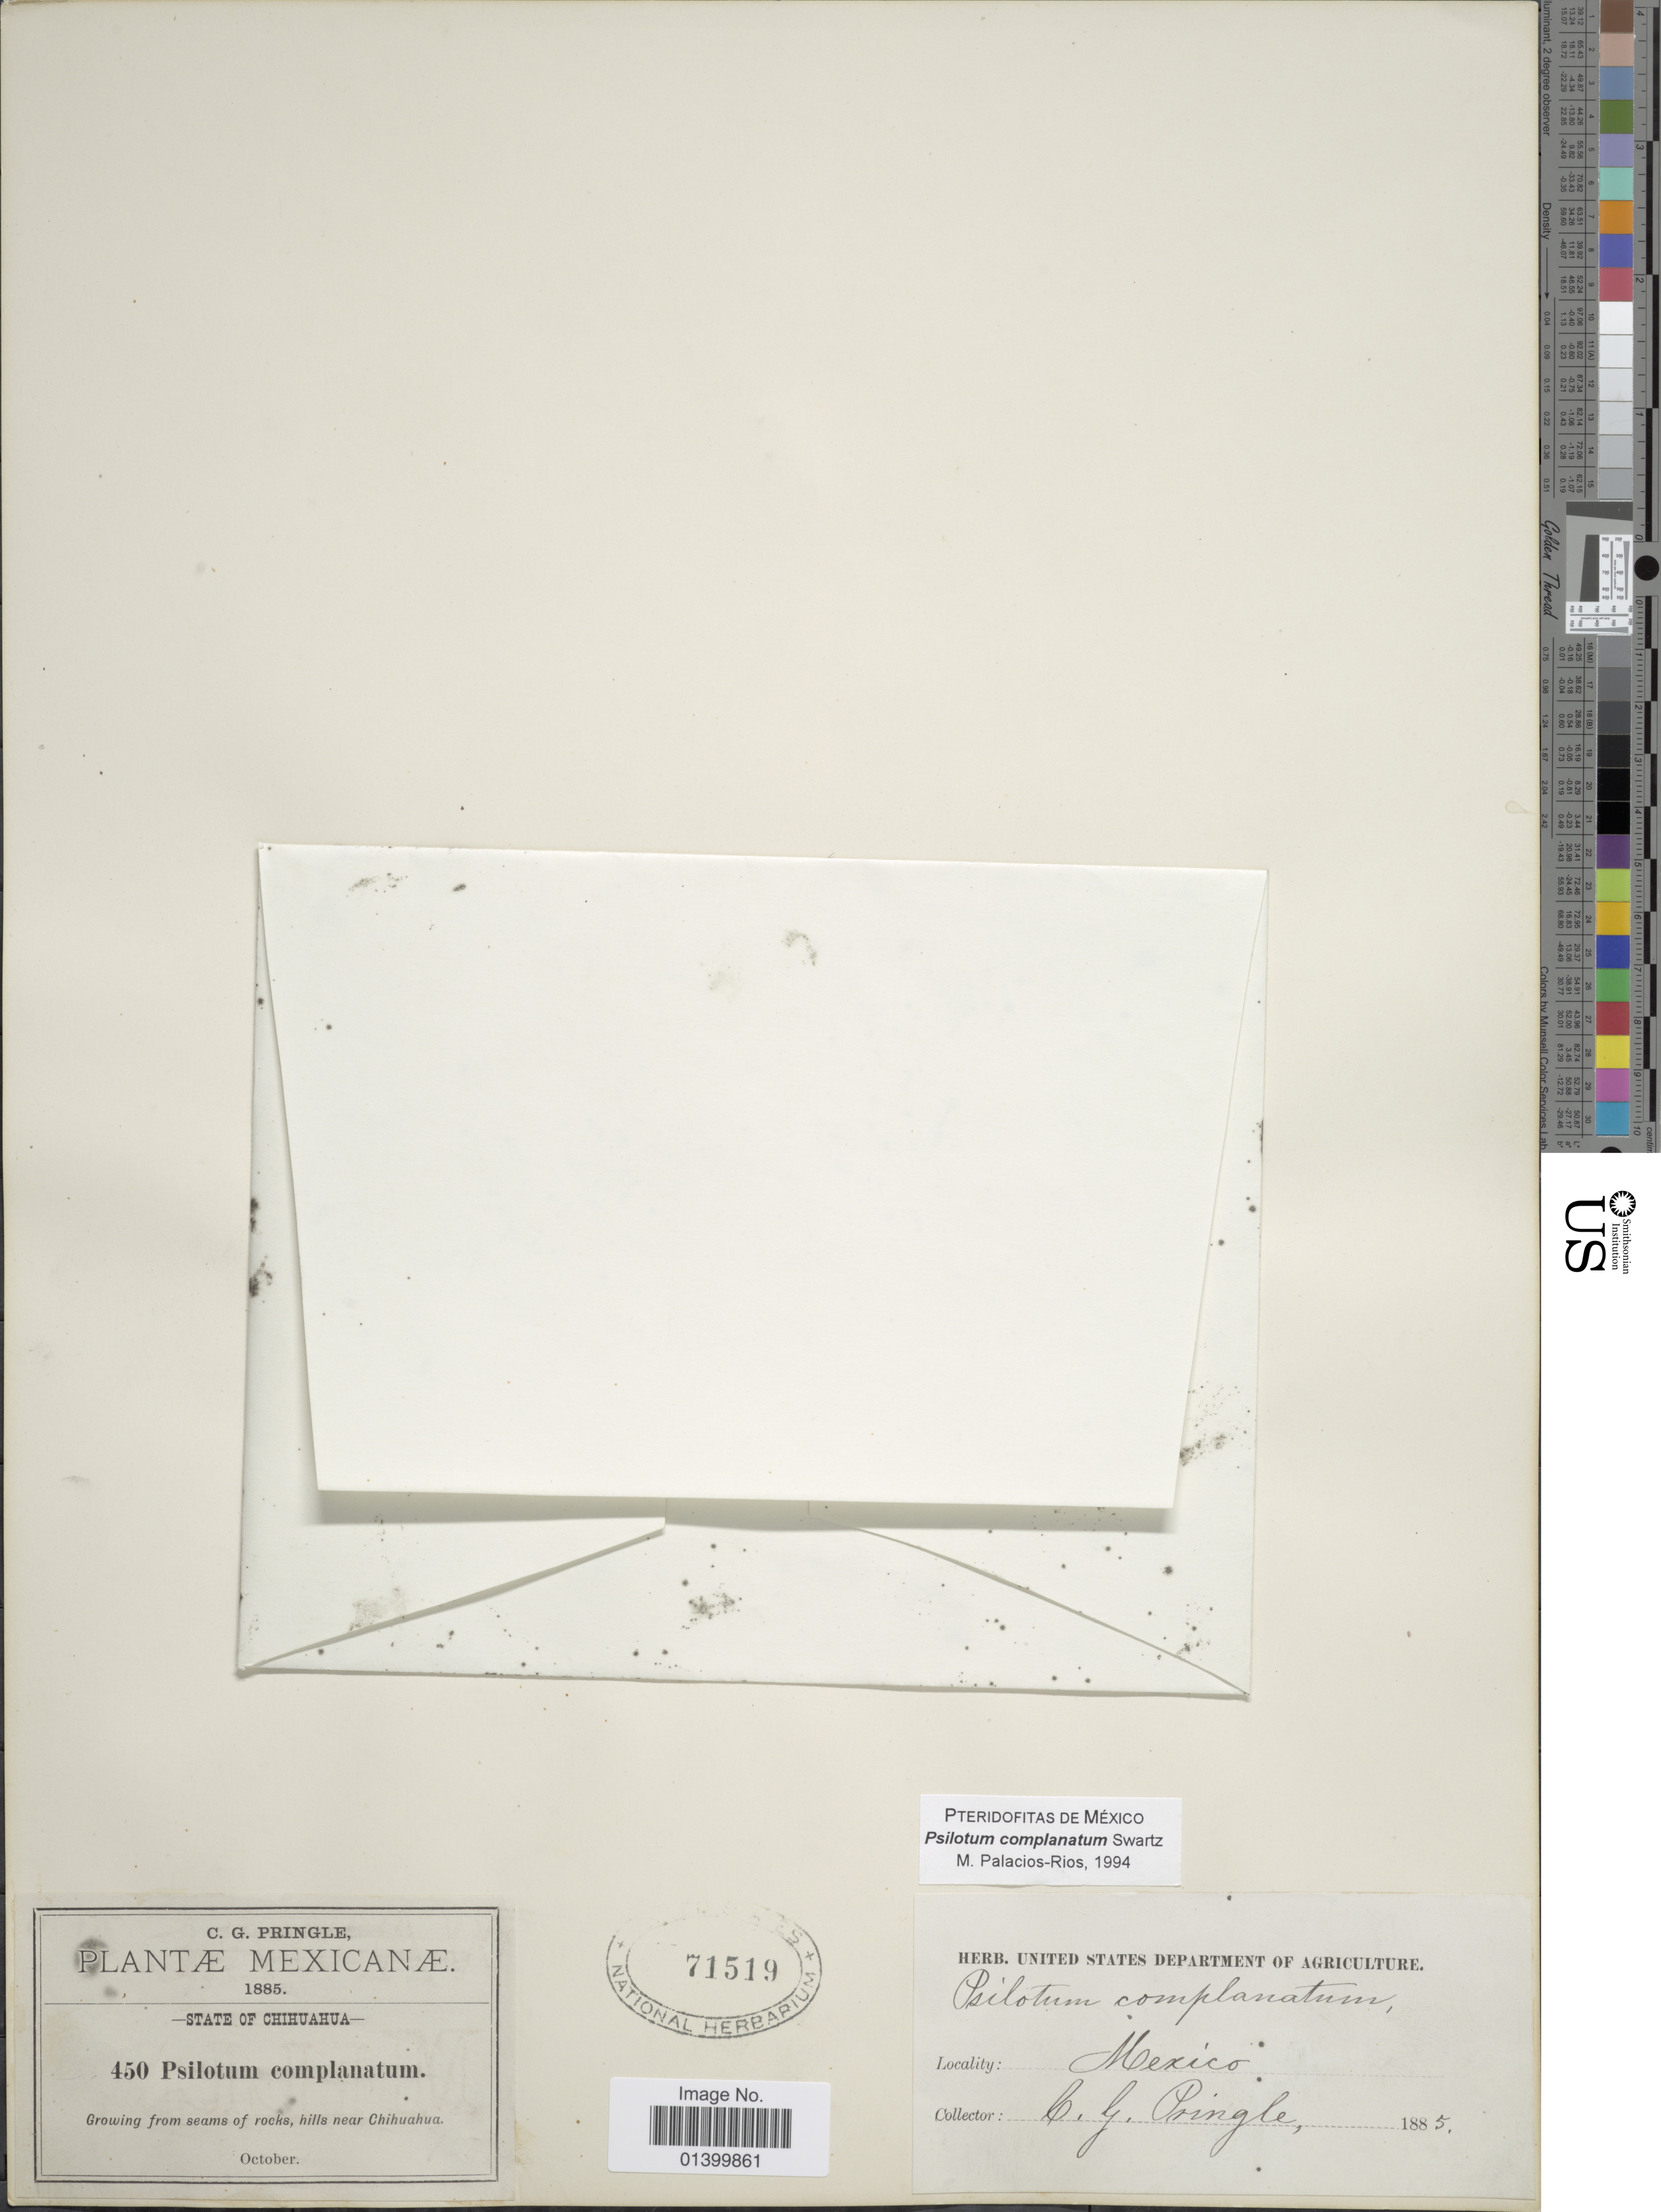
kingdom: Plantae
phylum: Tracheophyta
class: Polypodiopsida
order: Psilotales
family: Psilotaceae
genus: Psilotum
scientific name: Psilotum complanatum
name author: Sw.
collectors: C. G. Pringle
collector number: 450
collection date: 1885-10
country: Mexico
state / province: Chihuahua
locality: Plantæ Mexicanæ. State of Chihuahua. Growing from seams of rocks, hills near Chihuahua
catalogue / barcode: US 71519